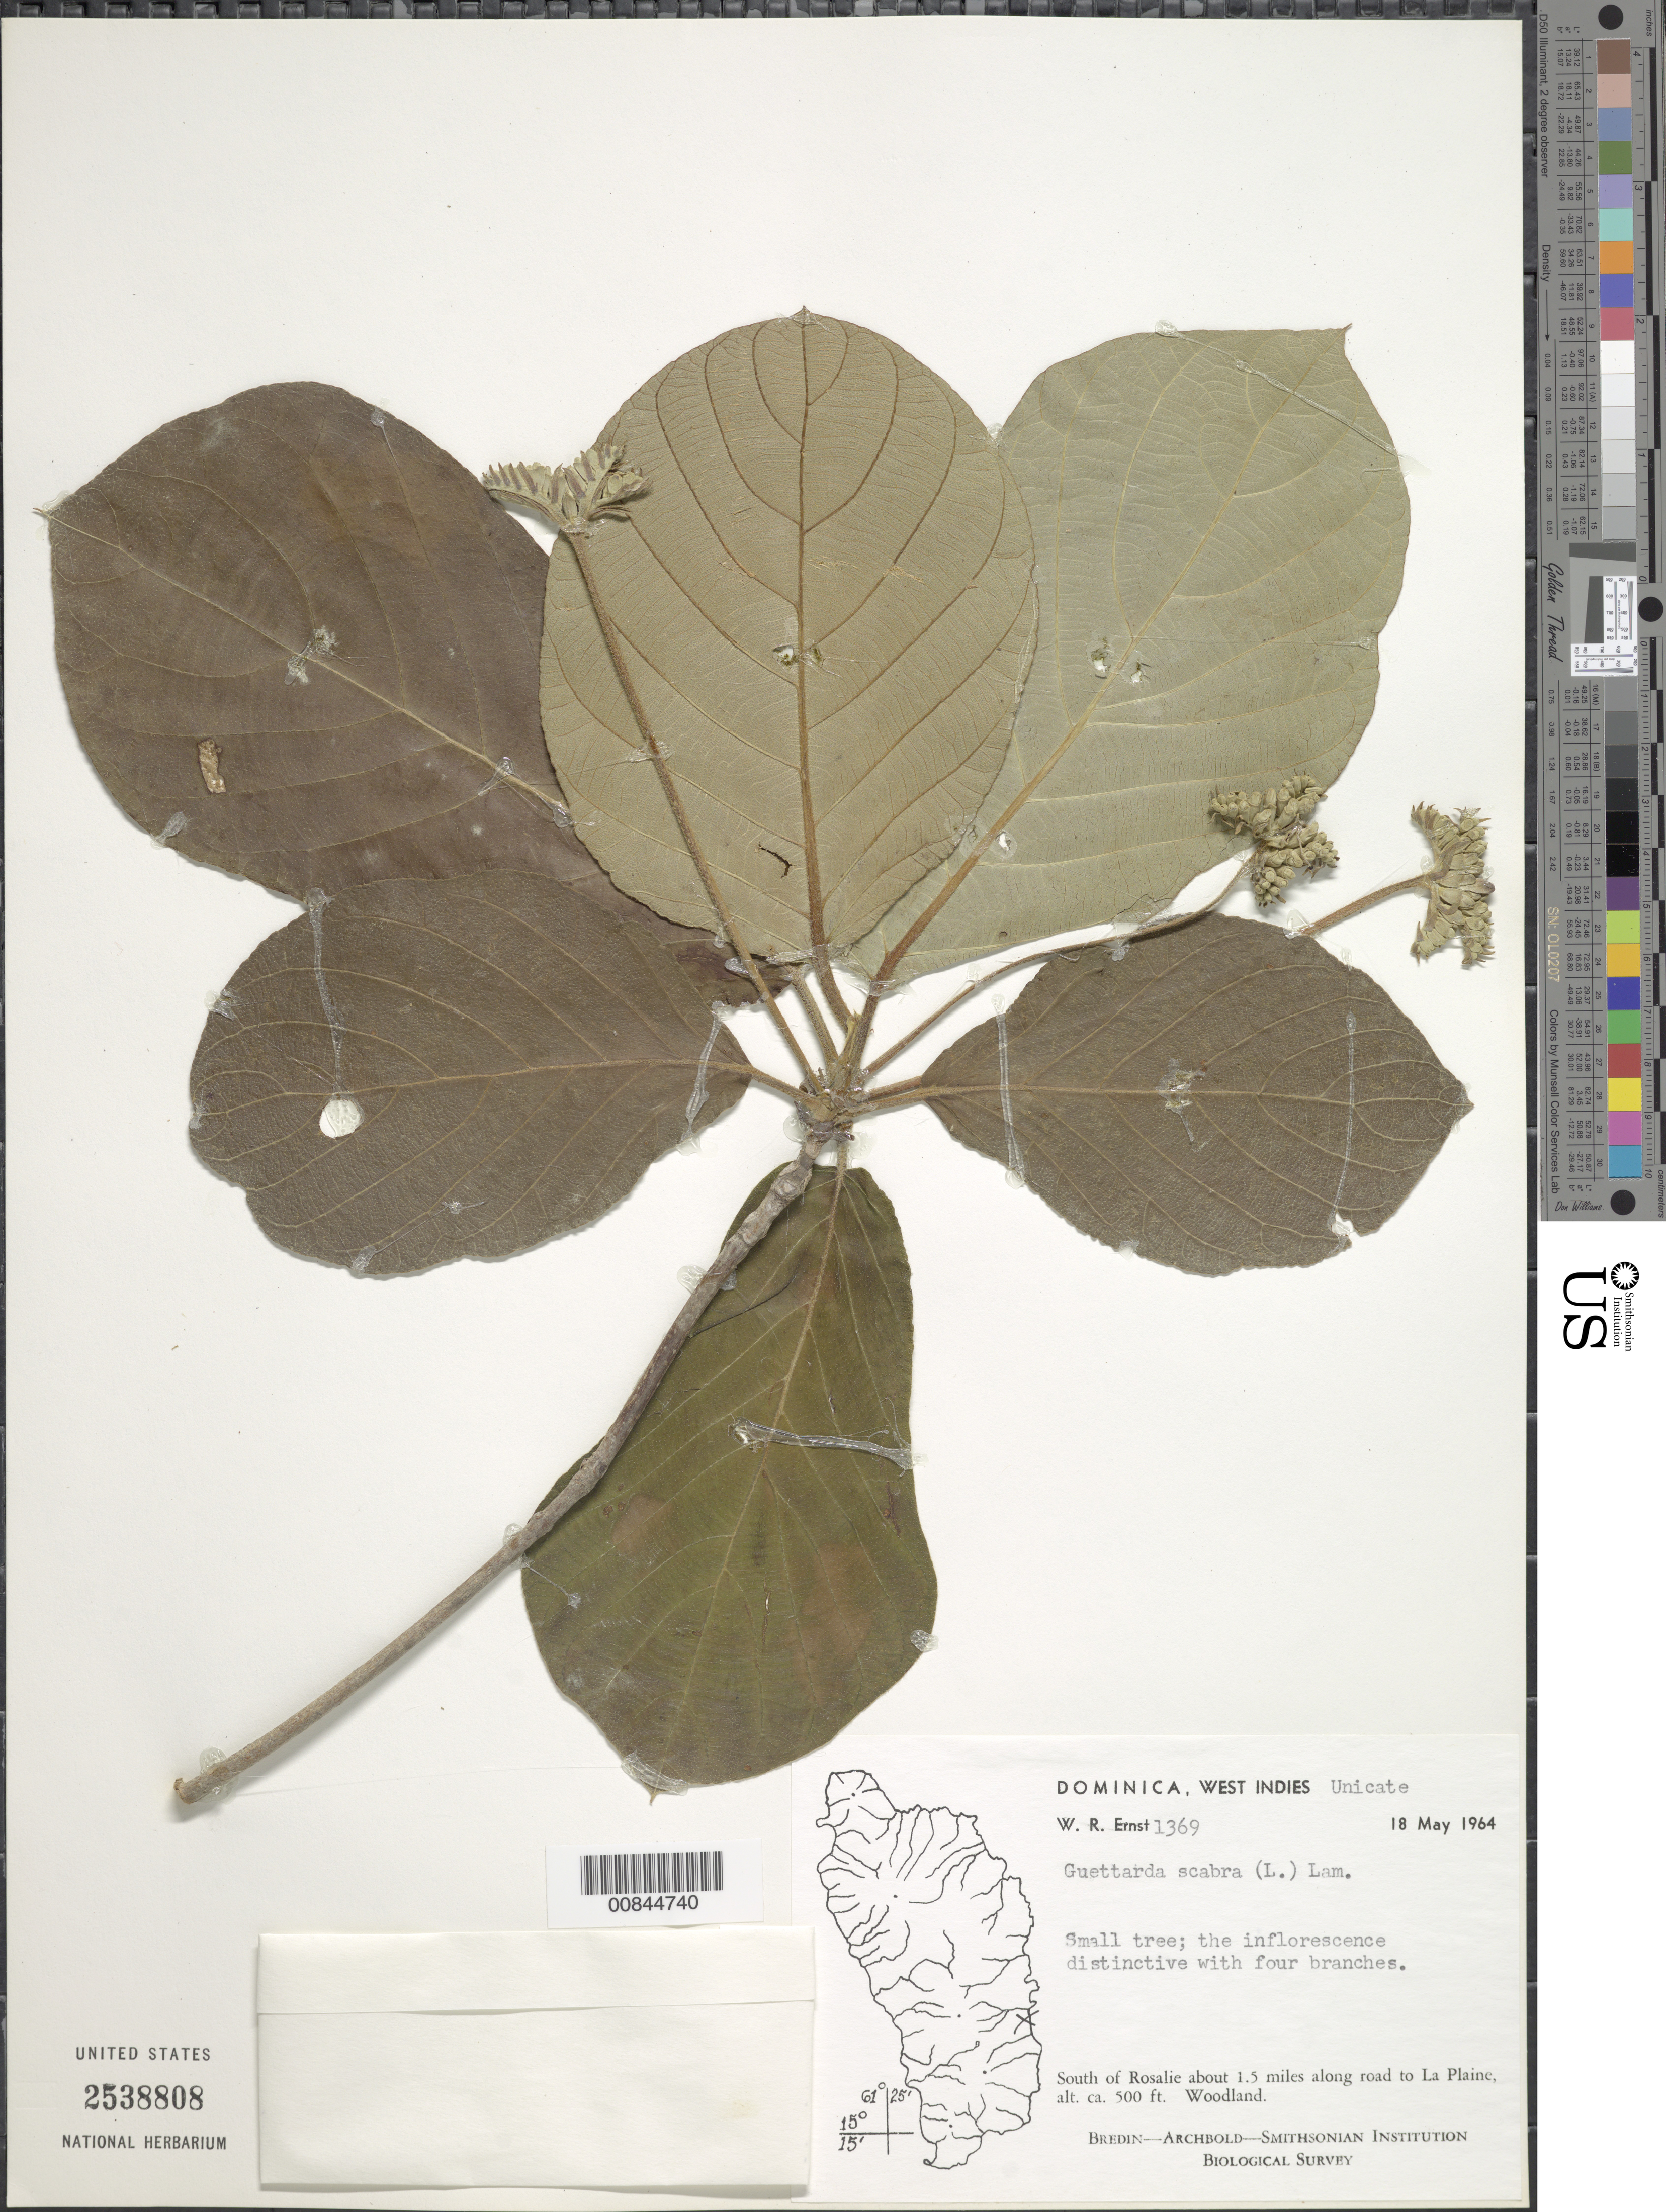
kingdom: Plantae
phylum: Tracheophyta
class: Magnoliopsida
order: Gentianales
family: Rubiaceae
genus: Guettarda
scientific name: Guettarda scabra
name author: (L.) Vent.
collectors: W. R. Ernst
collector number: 1369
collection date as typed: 18 May 1964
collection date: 1964-05-18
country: Dominica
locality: South of Rosalie, about 1.5 miles along road to La Plaine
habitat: Woodland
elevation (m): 152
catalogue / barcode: US 2538808